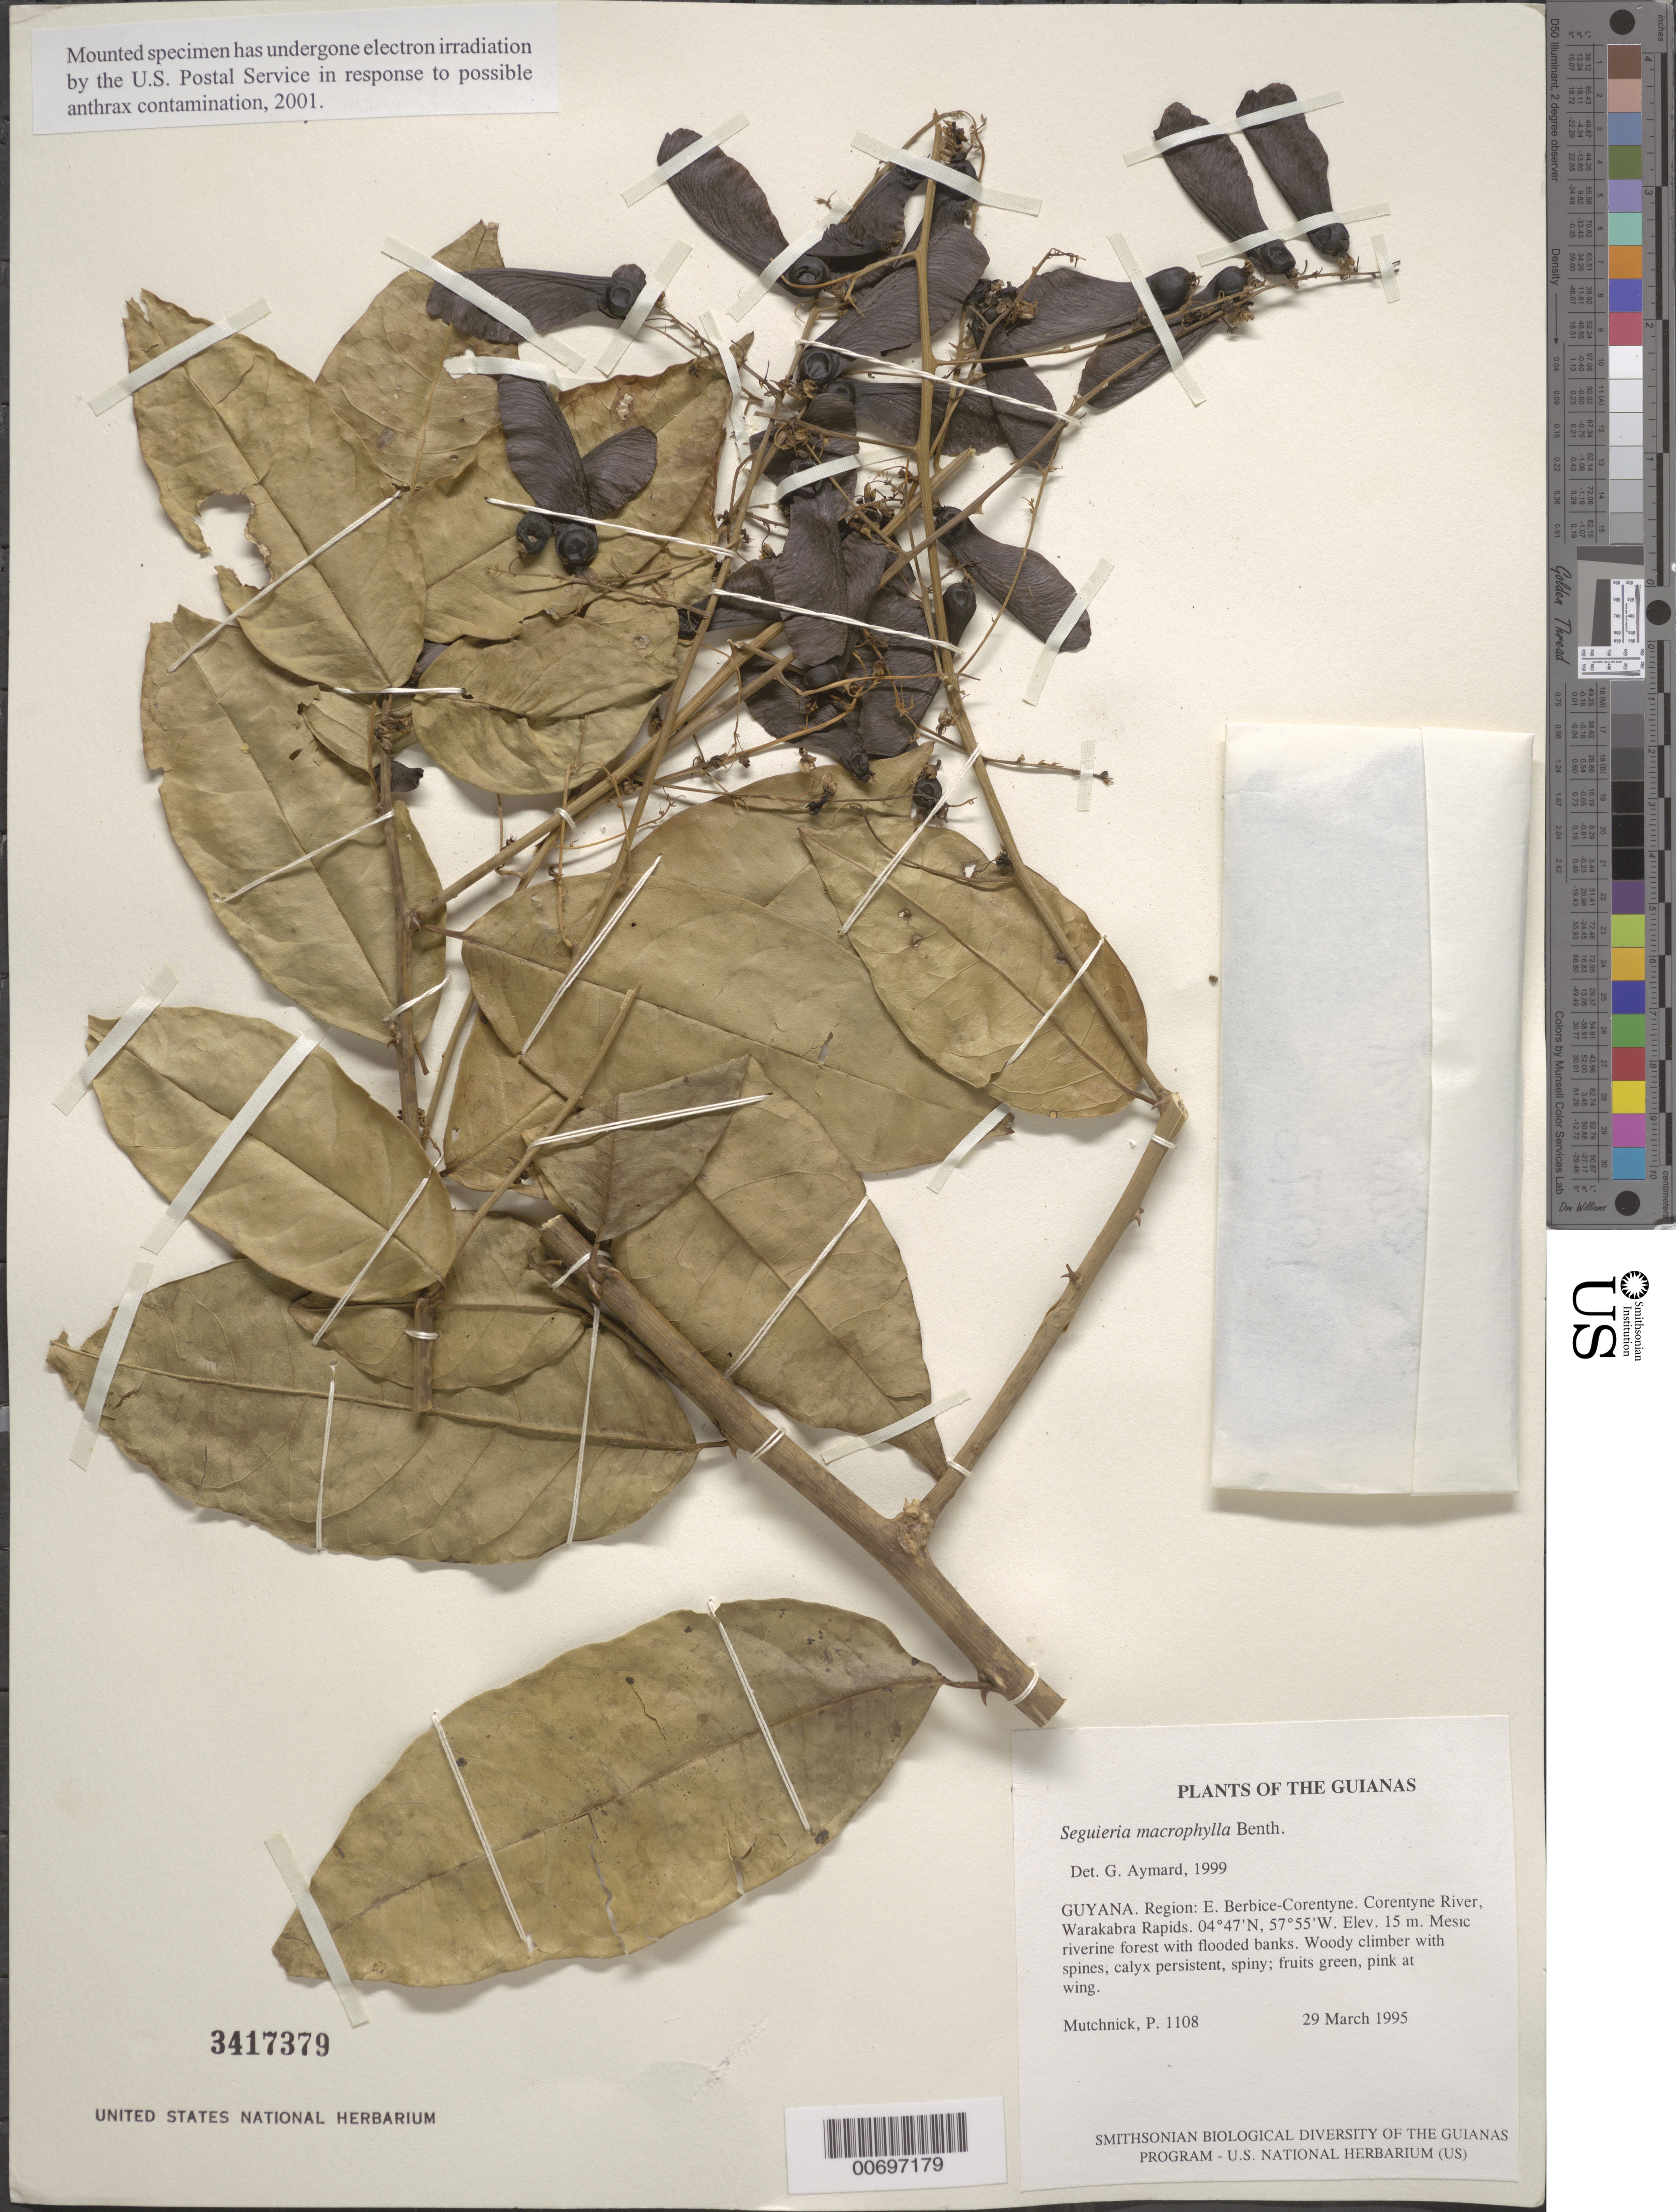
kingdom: Plantae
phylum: Tracheophyta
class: Magnoliopsida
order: Caryophyllales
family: Phytolaccaceae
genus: Seguieria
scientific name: Seguieria macrophylla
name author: Benth.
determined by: Aymard C., G. A., (PORT), Univ. Nac. Exp. de los Llanos Ezequiel Zamora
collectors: P. Mutchnick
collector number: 1108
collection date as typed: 29 March 1995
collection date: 1995-03-29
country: Guyana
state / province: E. Berbice-Corentyne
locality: Corentyne River, Warakabra Rapids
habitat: Mesic riverine forest with flooded banks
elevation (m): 15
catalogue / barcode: US 3417379